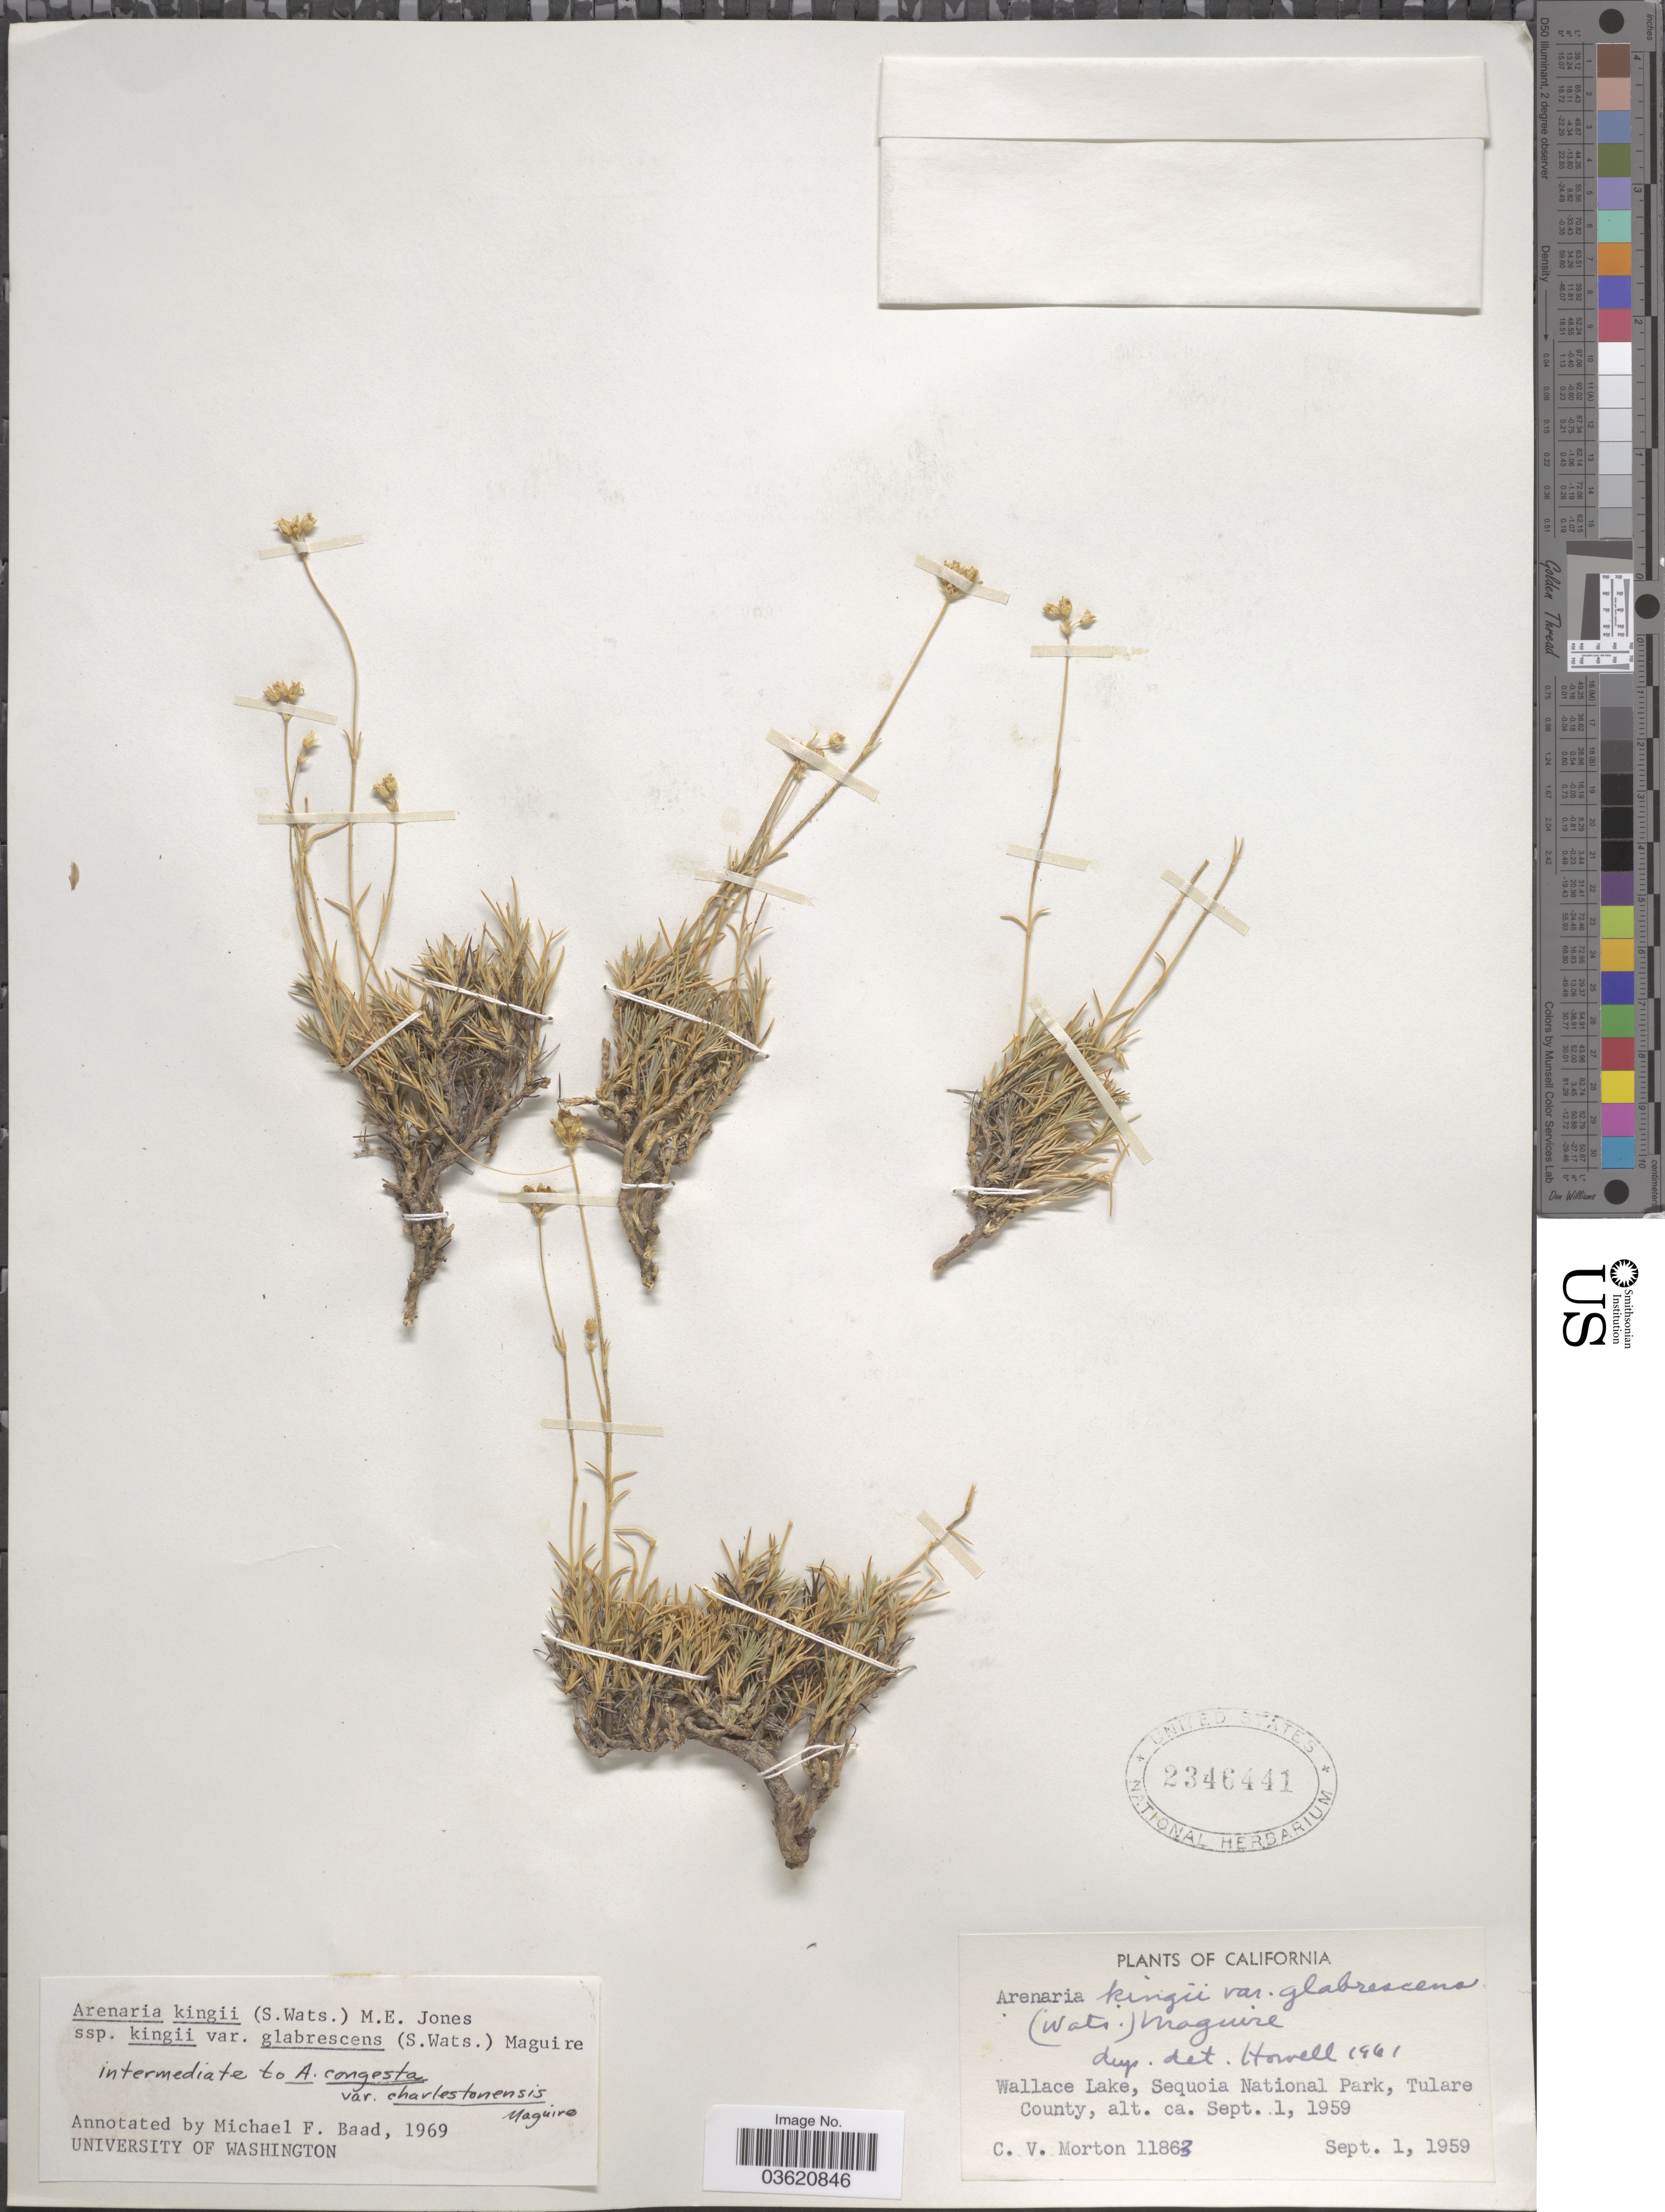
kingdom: Plantae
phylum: Tracheophyta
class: Magnoliopsida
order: Caryophyllales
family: Caryophyllaceae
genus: Eremogone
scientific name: Eremogone kingii var. glabrescens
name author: (S. Watson) Dorn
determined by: U.S. National Herbarium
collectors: C. V. Morton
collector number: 11863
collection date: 1959-09-01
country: United States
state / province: California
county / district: Tulare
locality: Wallace Lake, Sequoia National Park, Tulare County.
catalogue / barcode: US 2346441